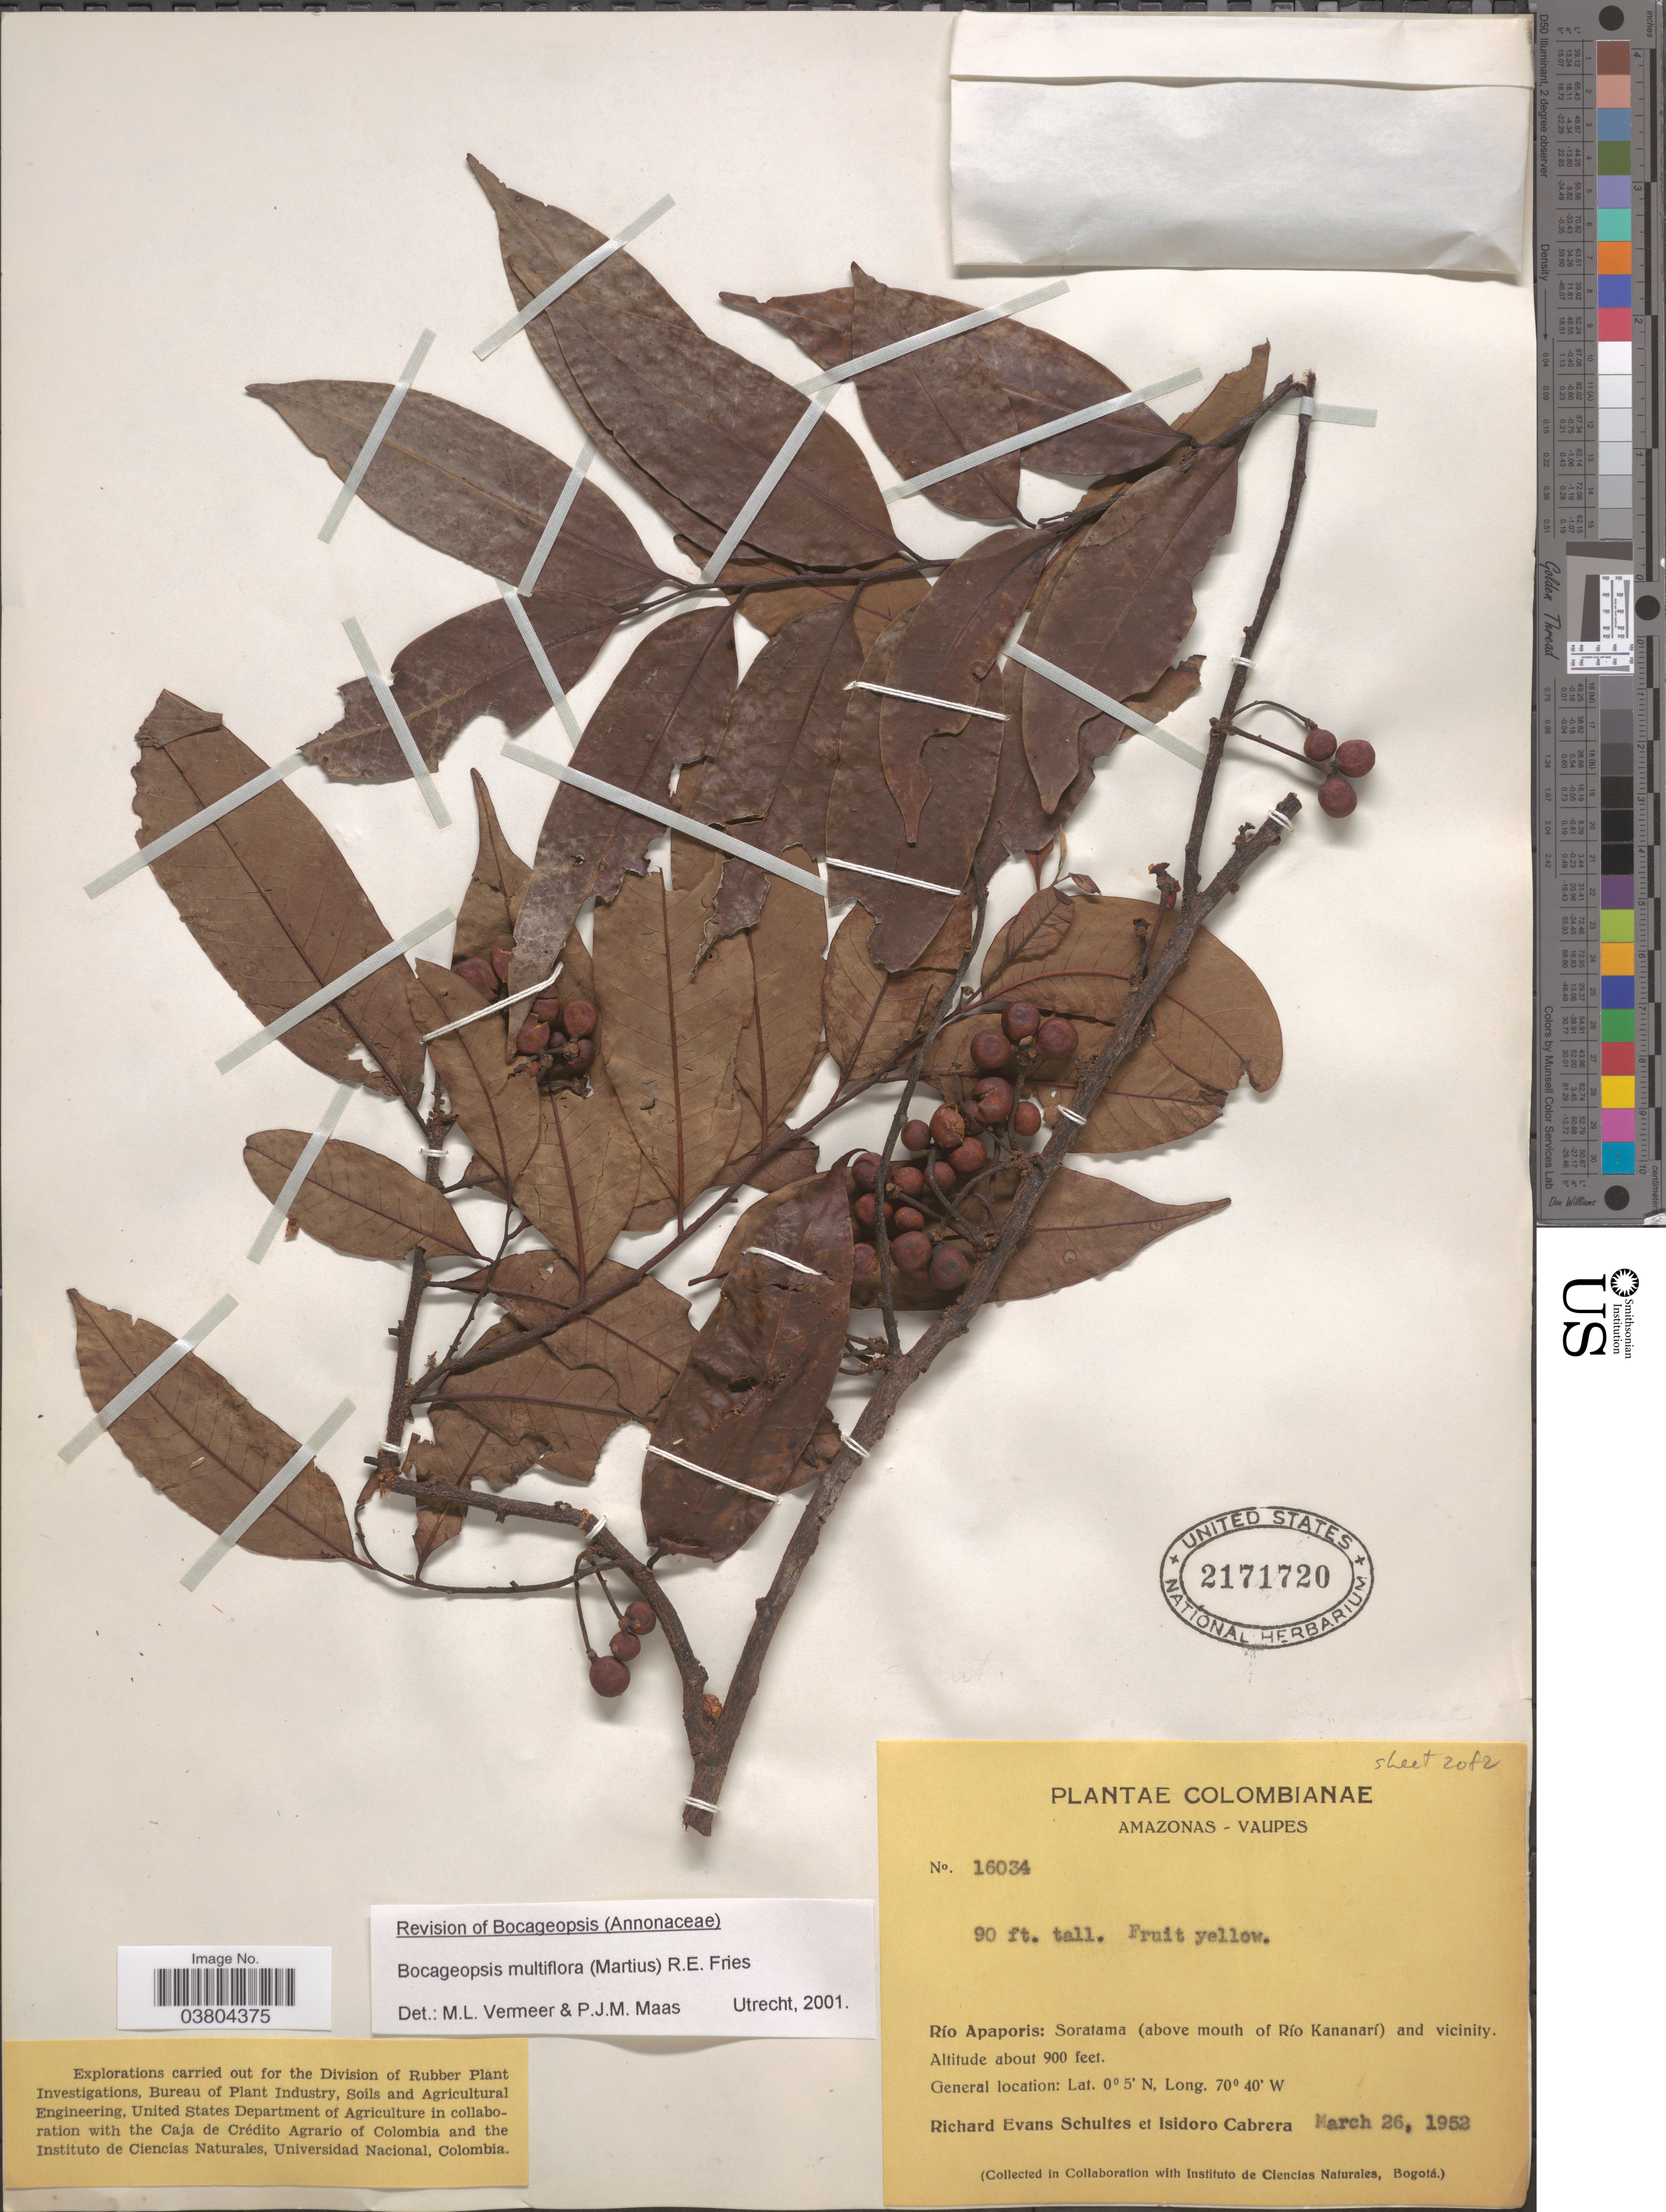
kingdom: Plantae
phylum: Tracheophyta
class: Magnoliopsida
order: Magnoliales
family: Annonaceae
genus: Bocageopsis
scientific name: Bocageopsis multiflora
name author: (Mart.) R.E. Fr.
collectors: R. E. Schultes & I. Cabrera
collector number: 16034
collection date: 1952-03-26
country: Colombia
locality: Amazonas-Vaupés. Río Apaporis: Soratama (above mouth of Río Kananarí) and vicinity.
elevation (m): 274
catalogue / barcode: US 2171720